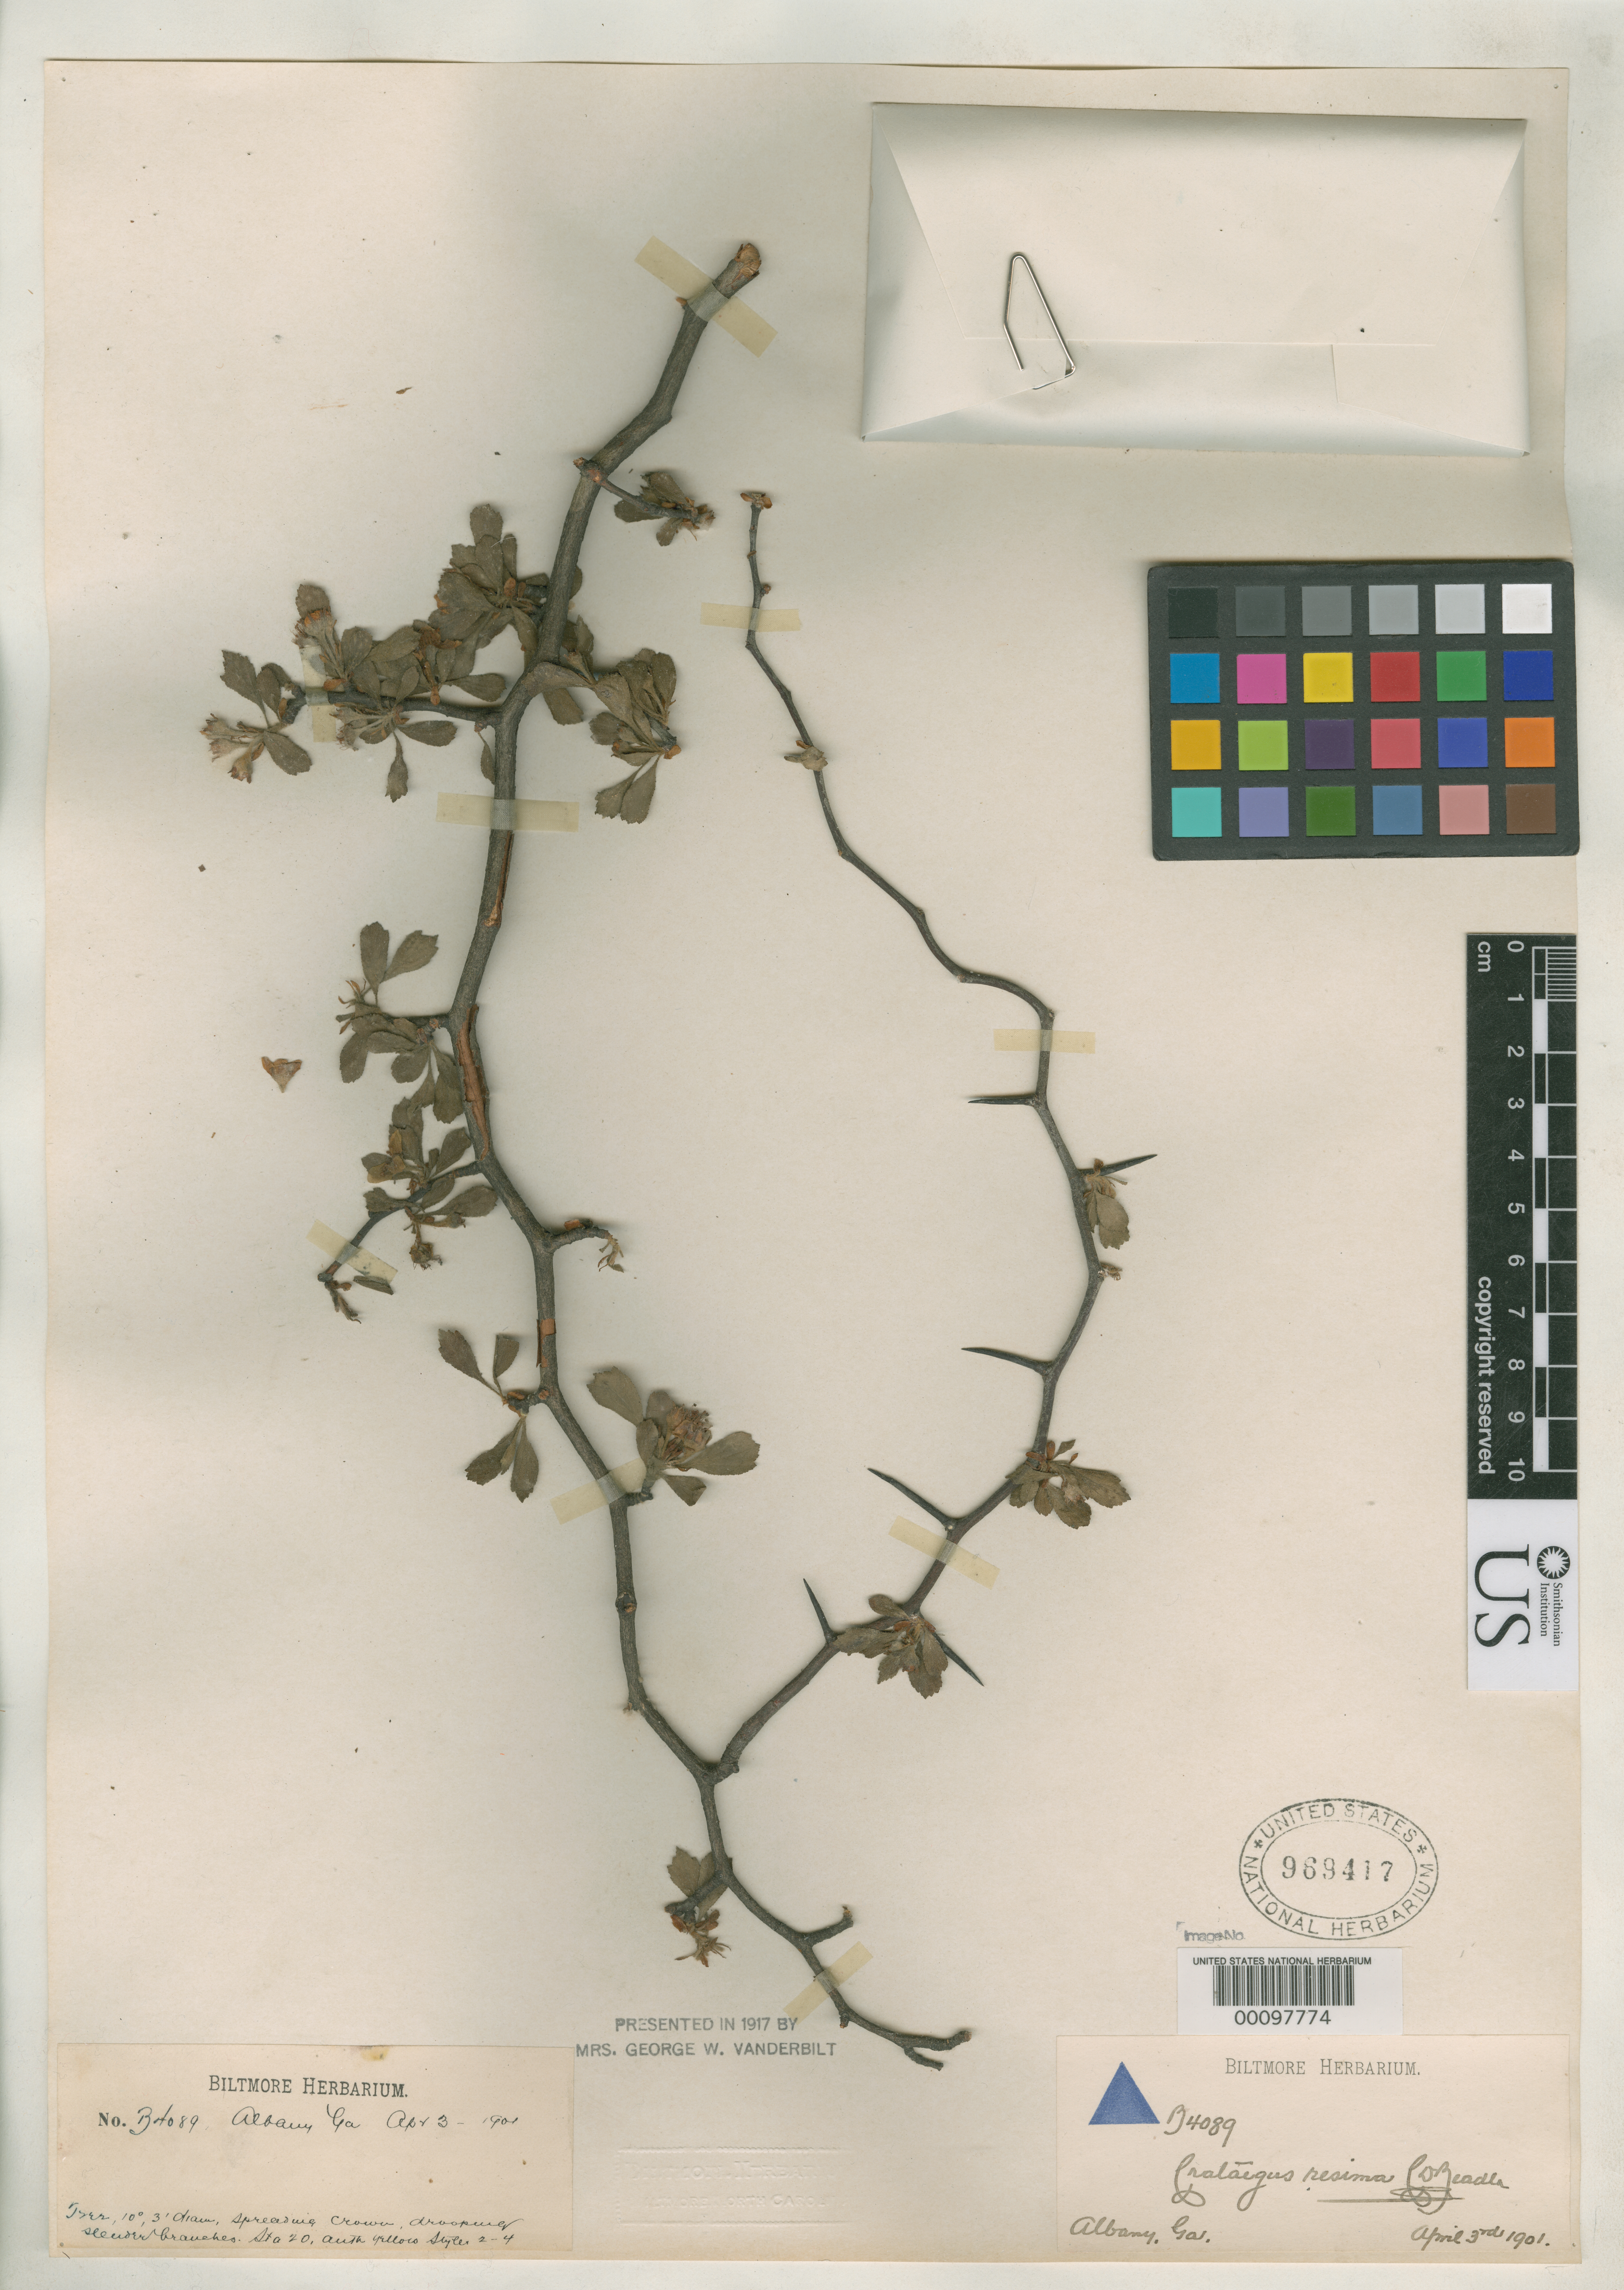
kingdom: Plantae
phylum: Tracheophyta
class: Magnoliopsida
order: Rosales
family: Rosaceae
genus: Crataegus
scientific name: Crataegus resima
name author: Beadle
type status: Syntype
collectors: ex herb. Biltmore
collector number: B 4089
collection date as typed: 1901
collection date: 1901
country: United States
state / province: Georgia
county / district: Dougherty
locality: Albany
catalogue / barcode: US 969417